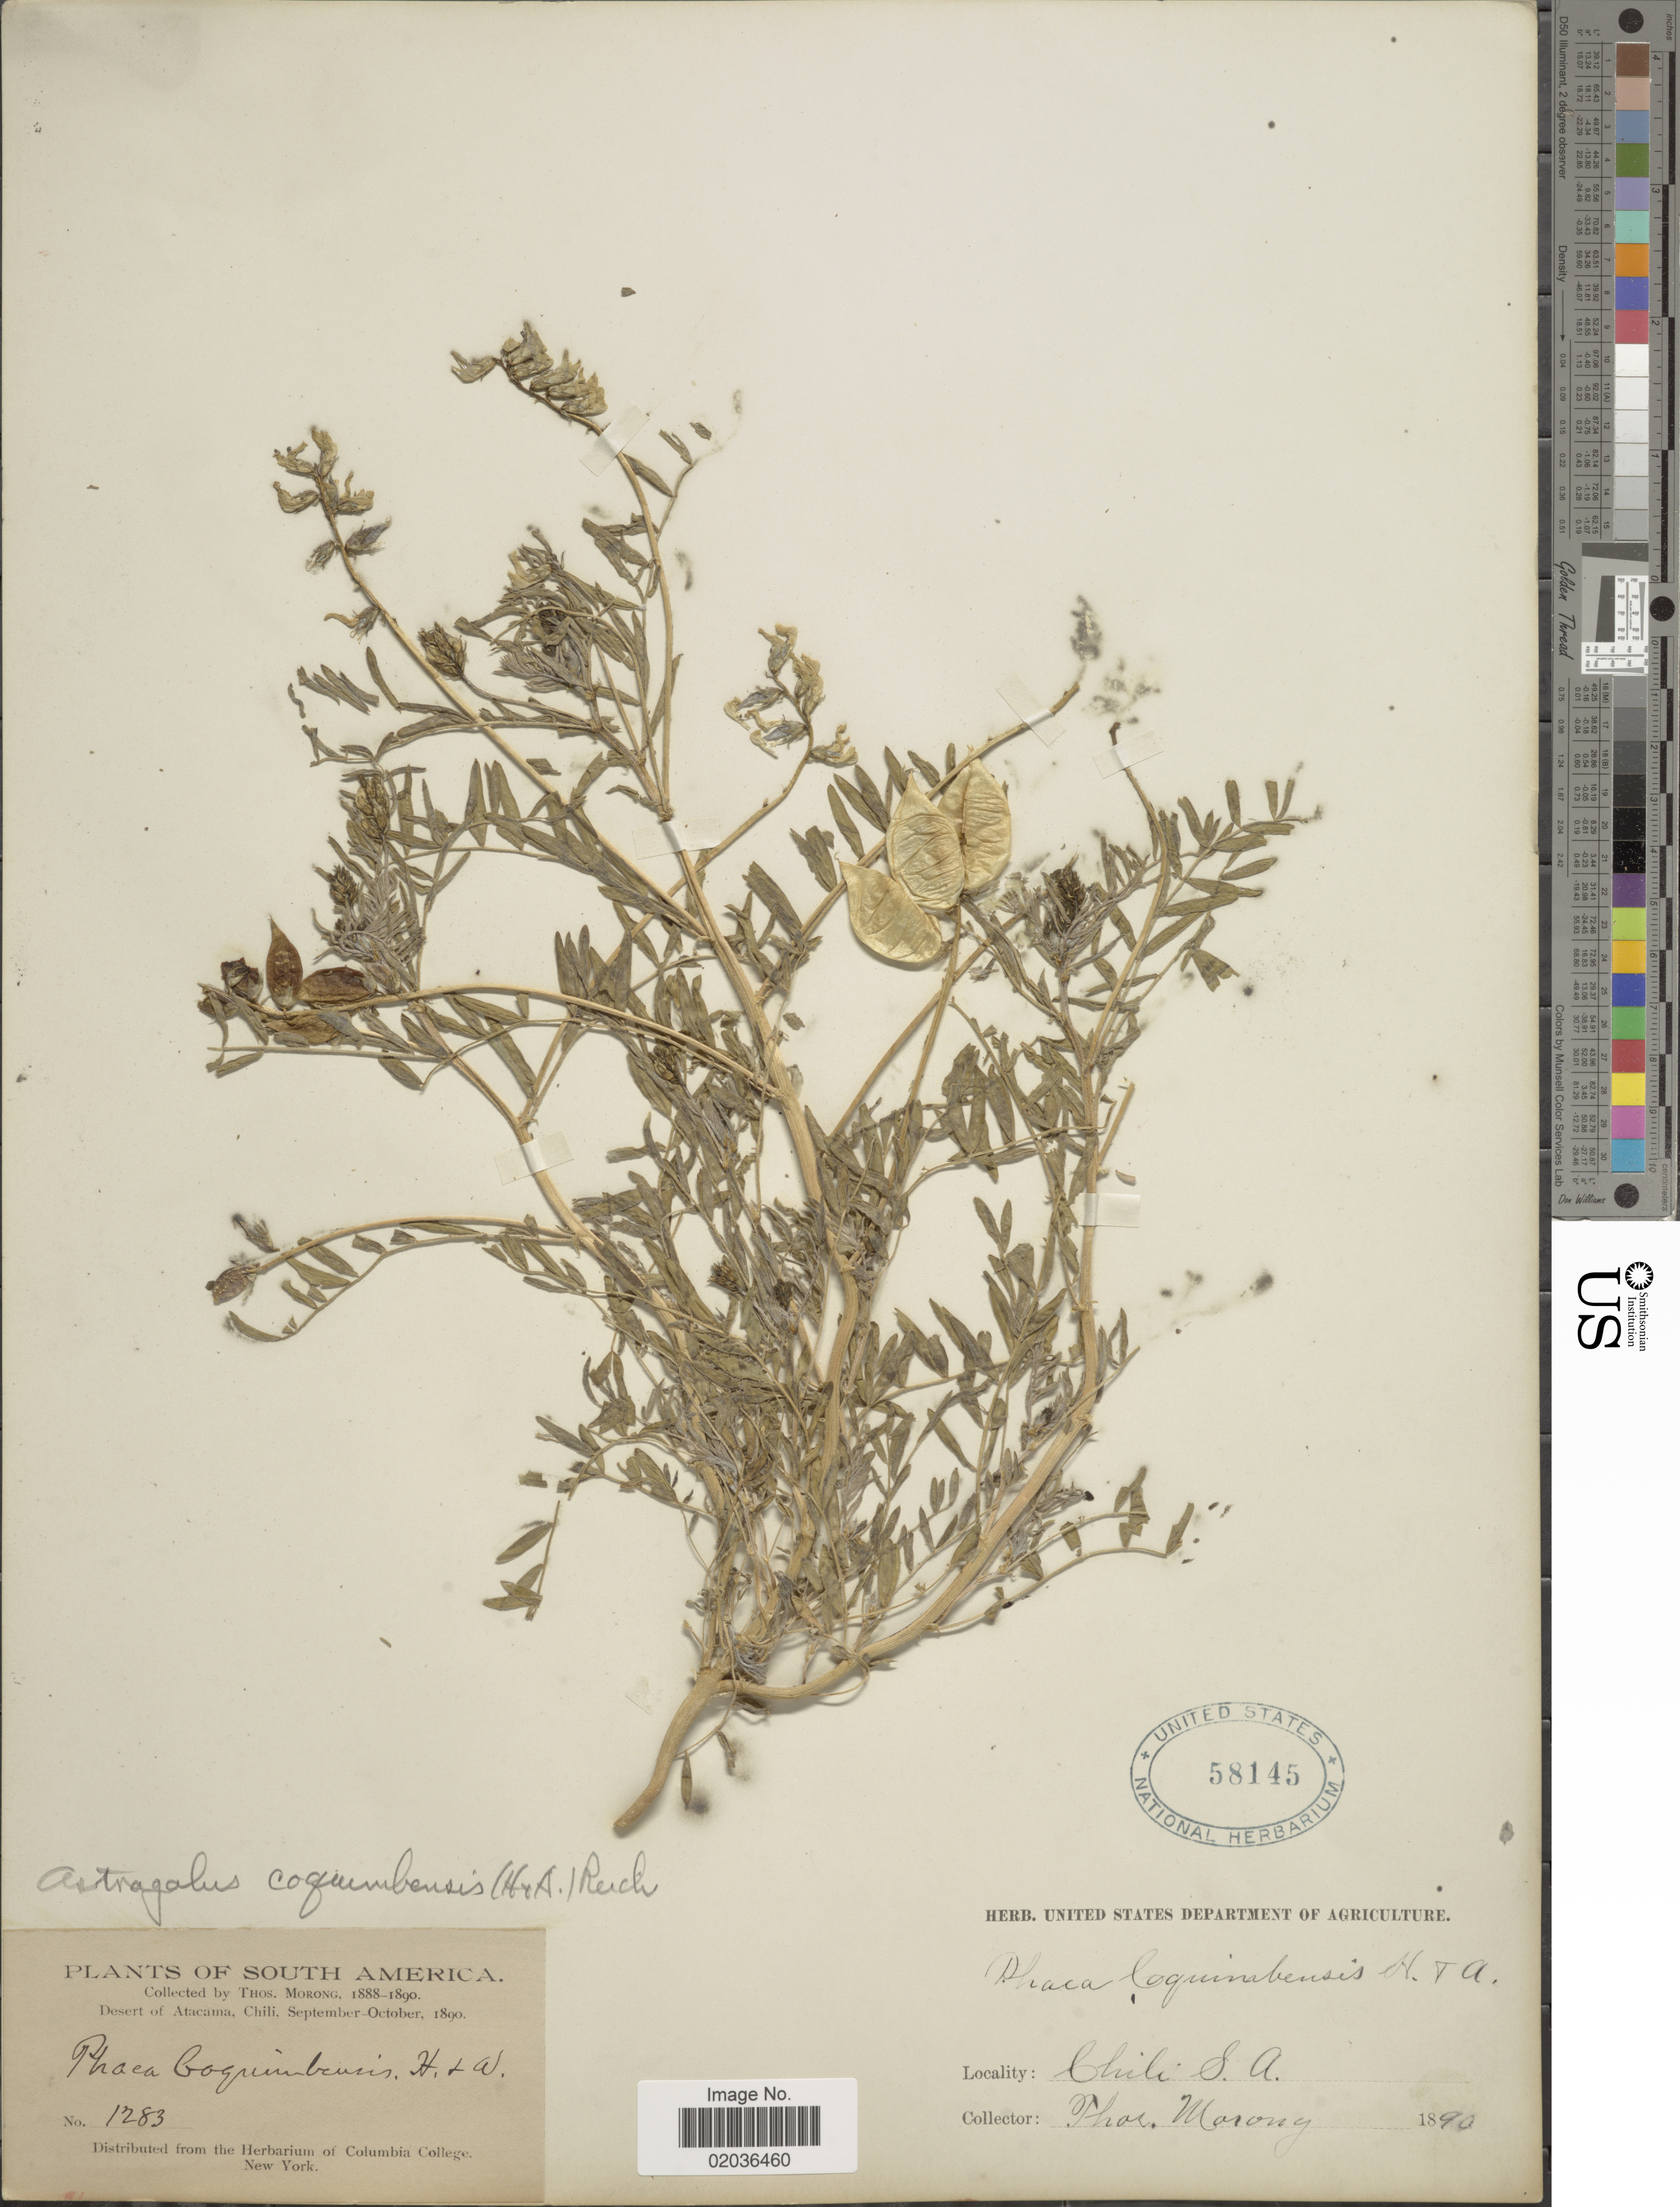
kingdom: Plantae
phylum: Tracheophyta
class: Magnoliopsida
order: Fabales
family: Fabaceae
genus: Astragalus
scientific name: Astragalus coquimbensis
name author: (Hook. & Arn.) Reiche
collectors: ex herb. T. Morong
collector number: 1283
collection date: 1890-09/1890-10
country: Chile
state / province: Atacama (III)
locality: Desert of Atacama, Chili S. A.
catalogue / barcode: US 58145